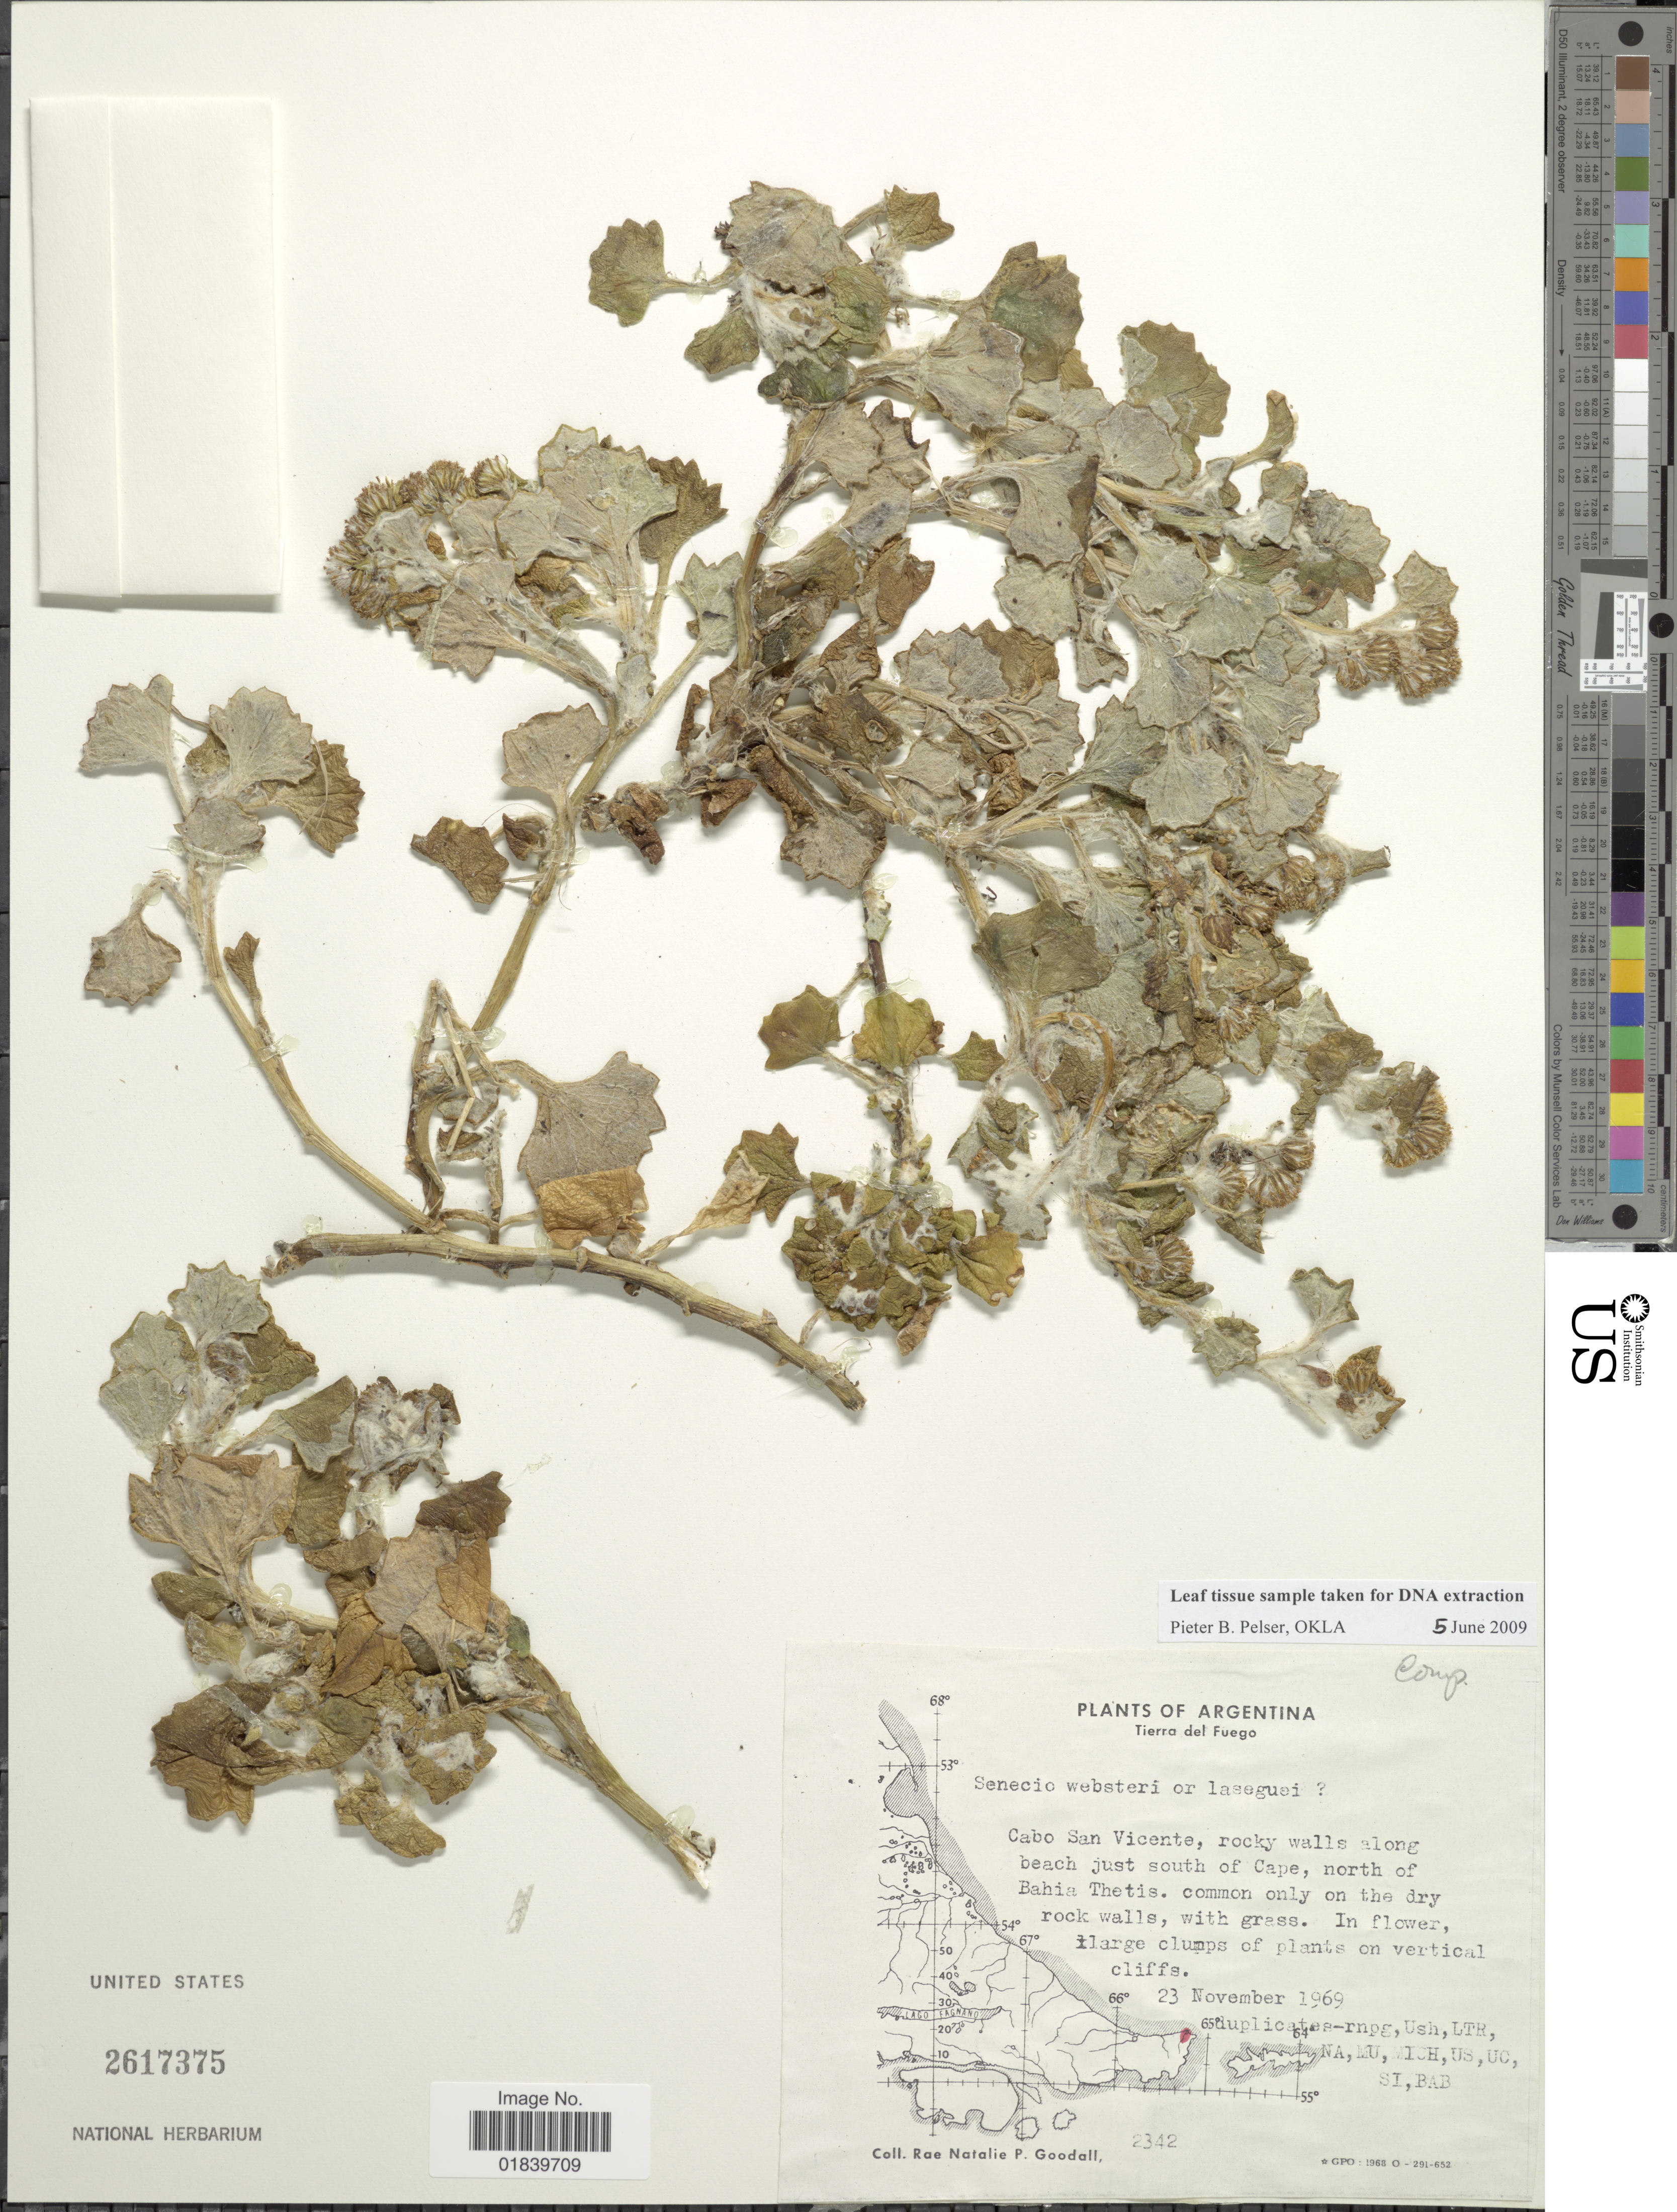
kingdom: Plantae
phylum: Tracheophyta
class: Magnoliopsida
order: Asterales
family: Asteraceae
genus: Senecio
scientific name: Senecio websteri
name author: Hook. f.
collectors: R. Goodall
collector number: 2342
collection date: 1969-11-23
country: Argentina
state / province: Tierra del Fuego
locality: Tierra del Fuego. Argentina. Cabo San Vicente, rocky walls along beach just south of Cape, north of Bahia Thetis.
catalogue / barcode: US 2617375